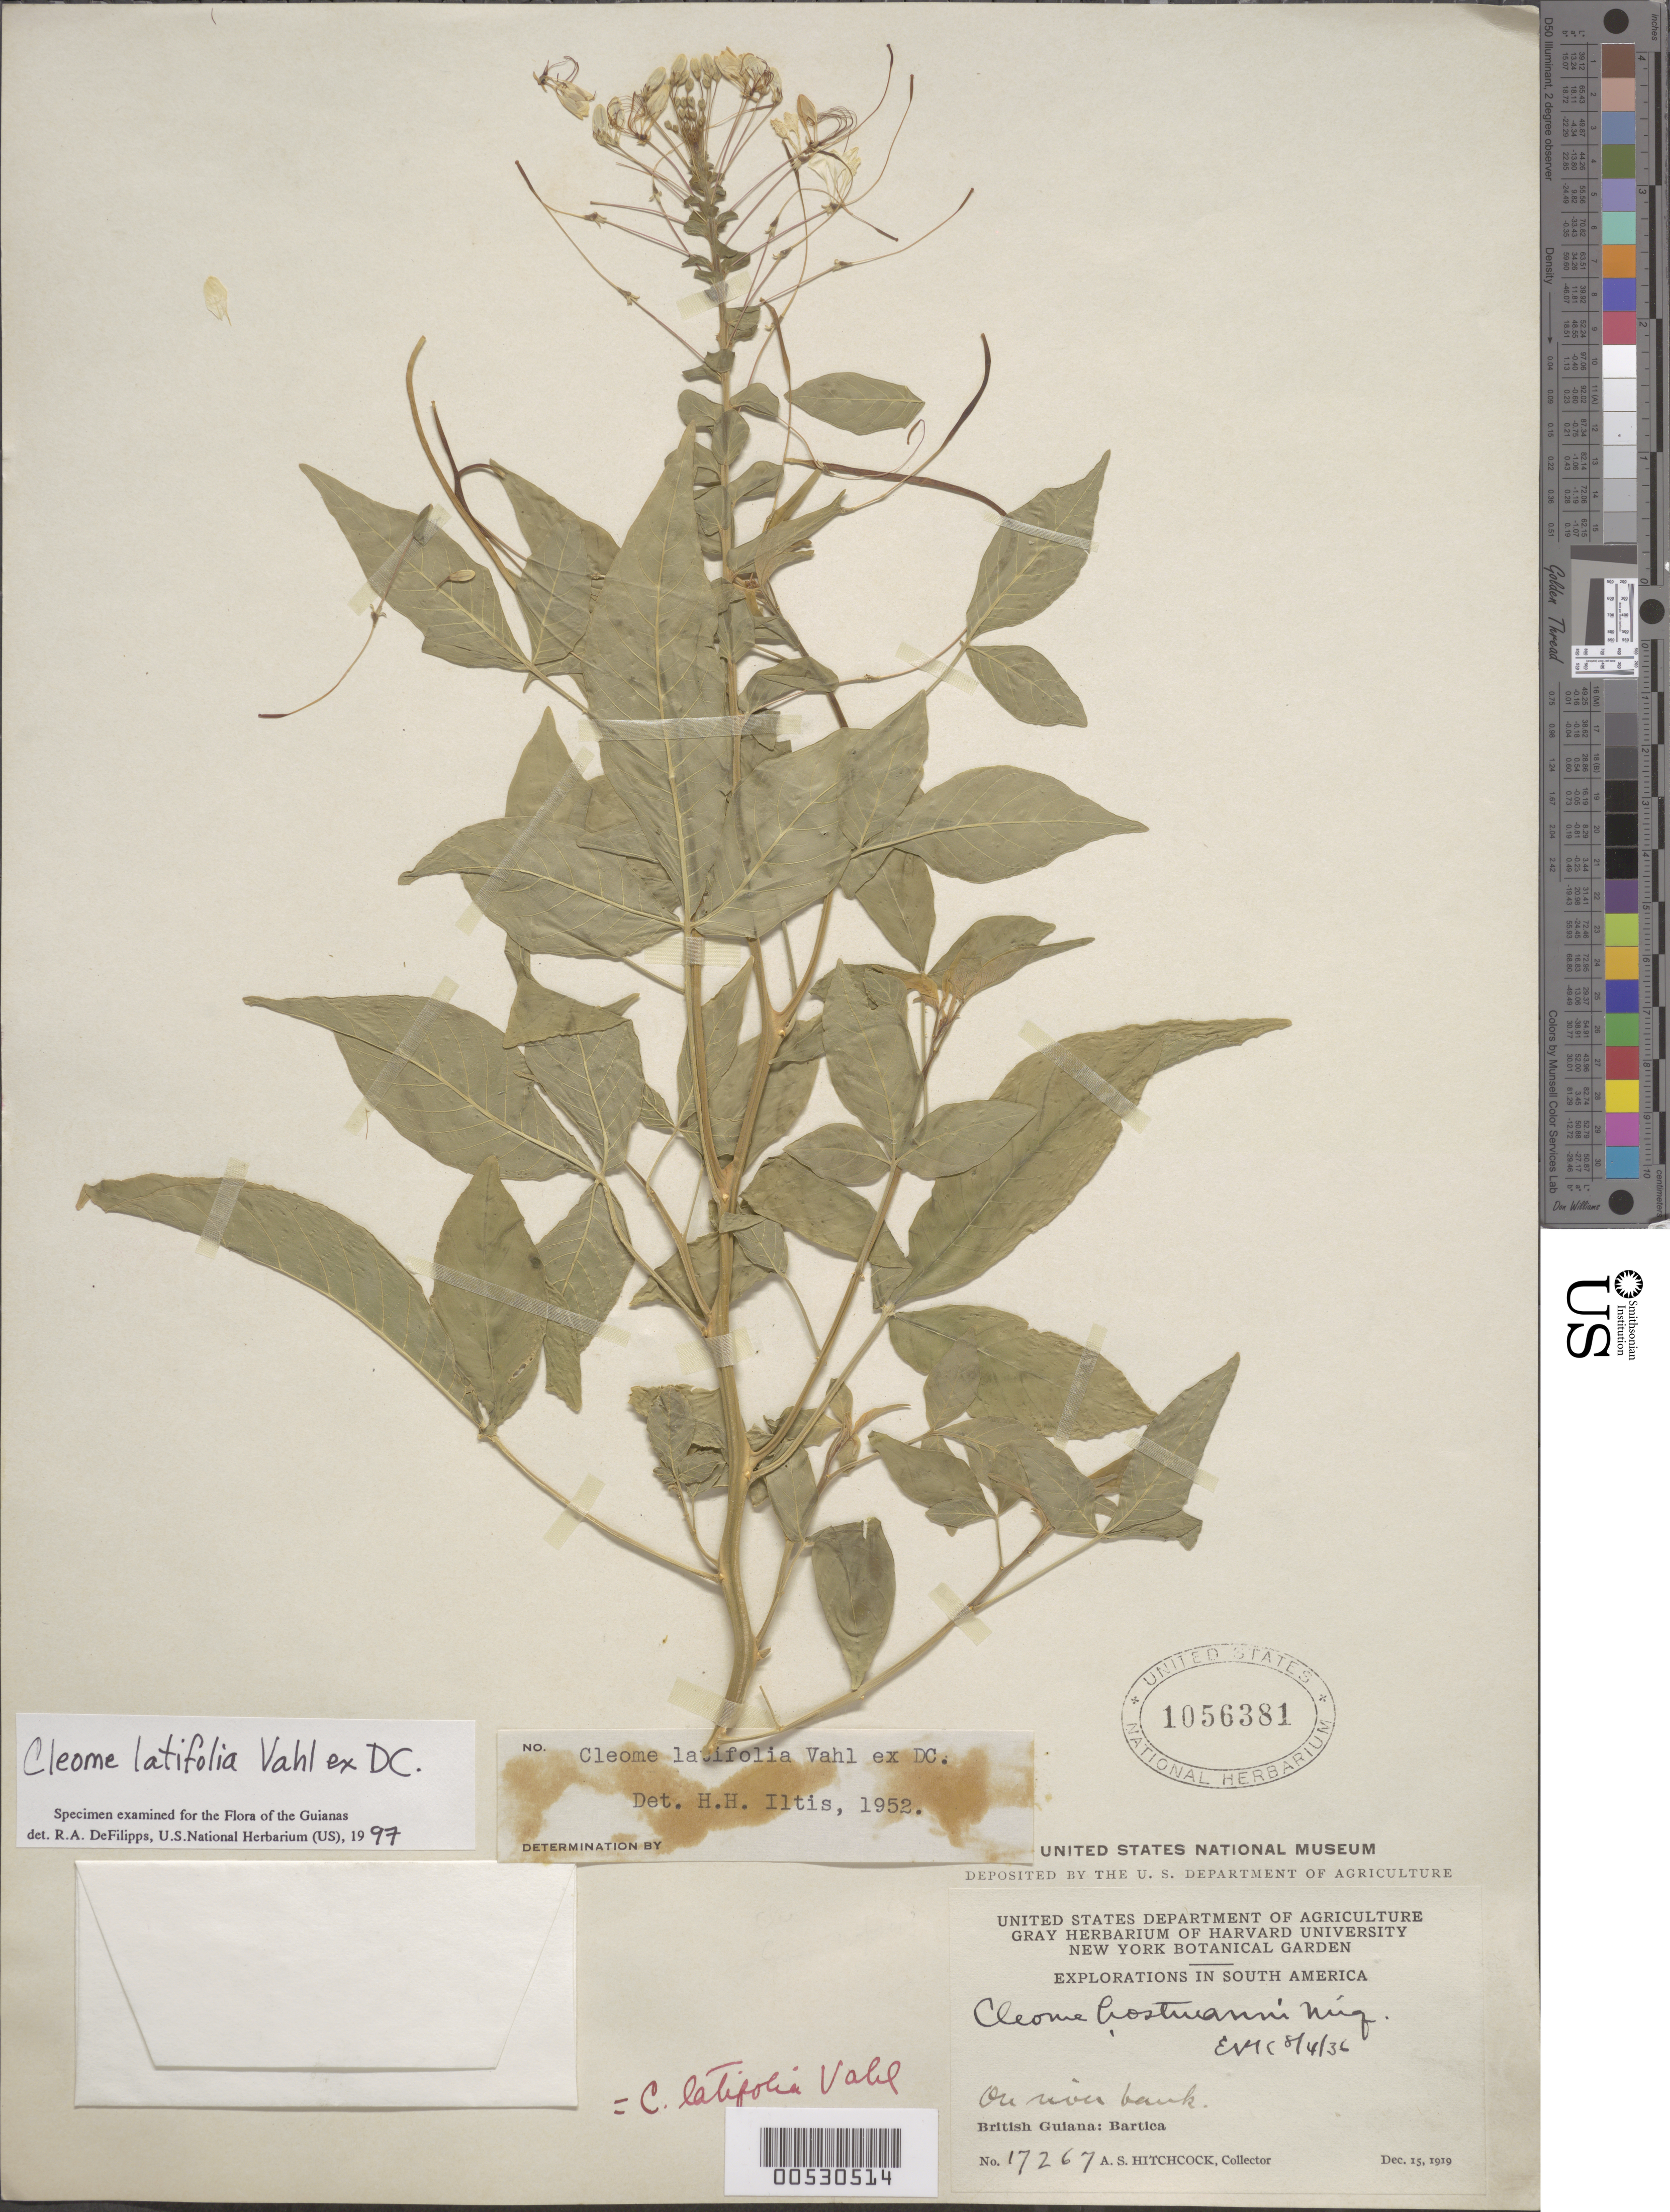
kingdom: Plantae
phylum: Tracheophyta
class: Magnoliopsida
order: Brassicales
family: Cleomaceae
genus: Tarenaya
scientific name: Tarenaya latifolia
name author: (Vahl ex DC.) Soares Neto & Roalson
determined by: Strong, M. T., (US), Smithsonian Institution - National Museum of Natural History (UNITED STATES)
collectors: A. S. Hitchcock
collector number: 17267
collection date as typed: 15-Dec-19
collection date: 1919-12-15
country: Guyana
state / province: Cuyuni-Mazaruni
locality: Bartica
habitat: Riverbank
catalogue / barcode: US 1056381